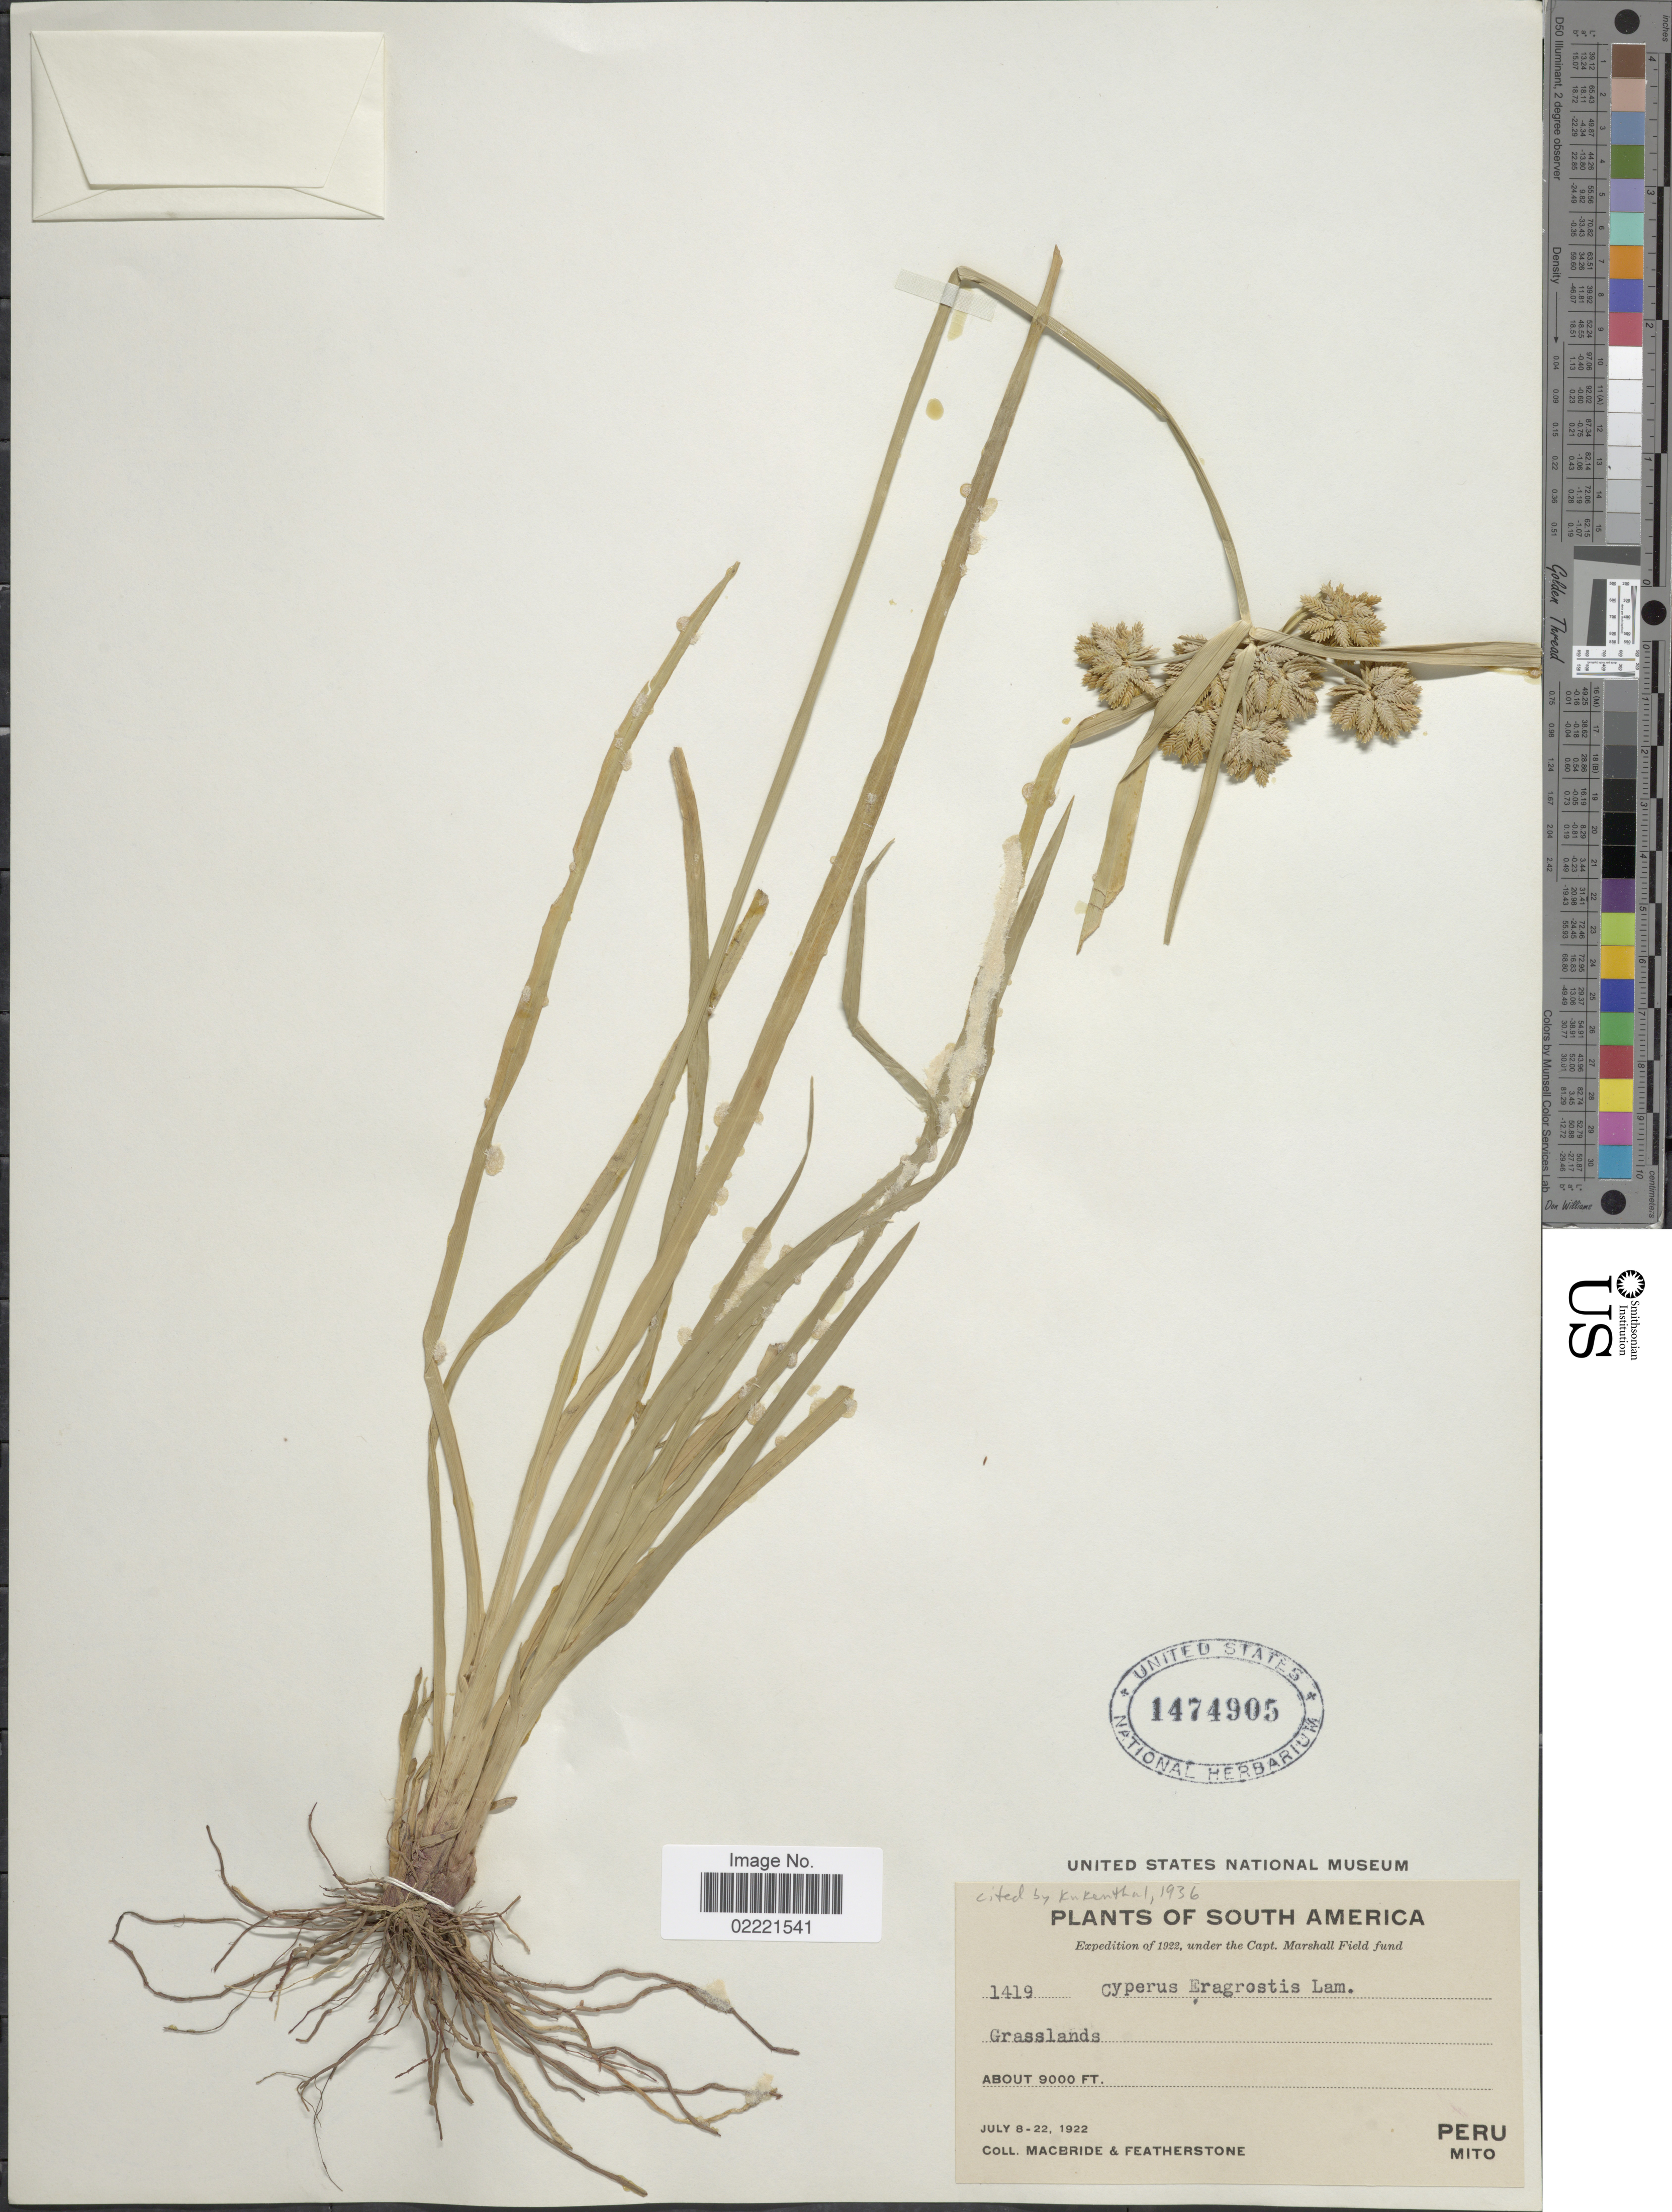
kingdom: Plantae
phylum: Tracheophyta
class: Liliopsida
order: Poales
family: Cyperaceae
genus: Cyperus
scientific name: Cyperus eragrostis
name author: Lam.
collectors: Macbride, -- & -. Featherstone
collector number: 1419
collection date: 1922-07-08/1922-07-22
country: Peru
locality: Mito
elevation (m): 2743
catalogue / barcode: US 1474905